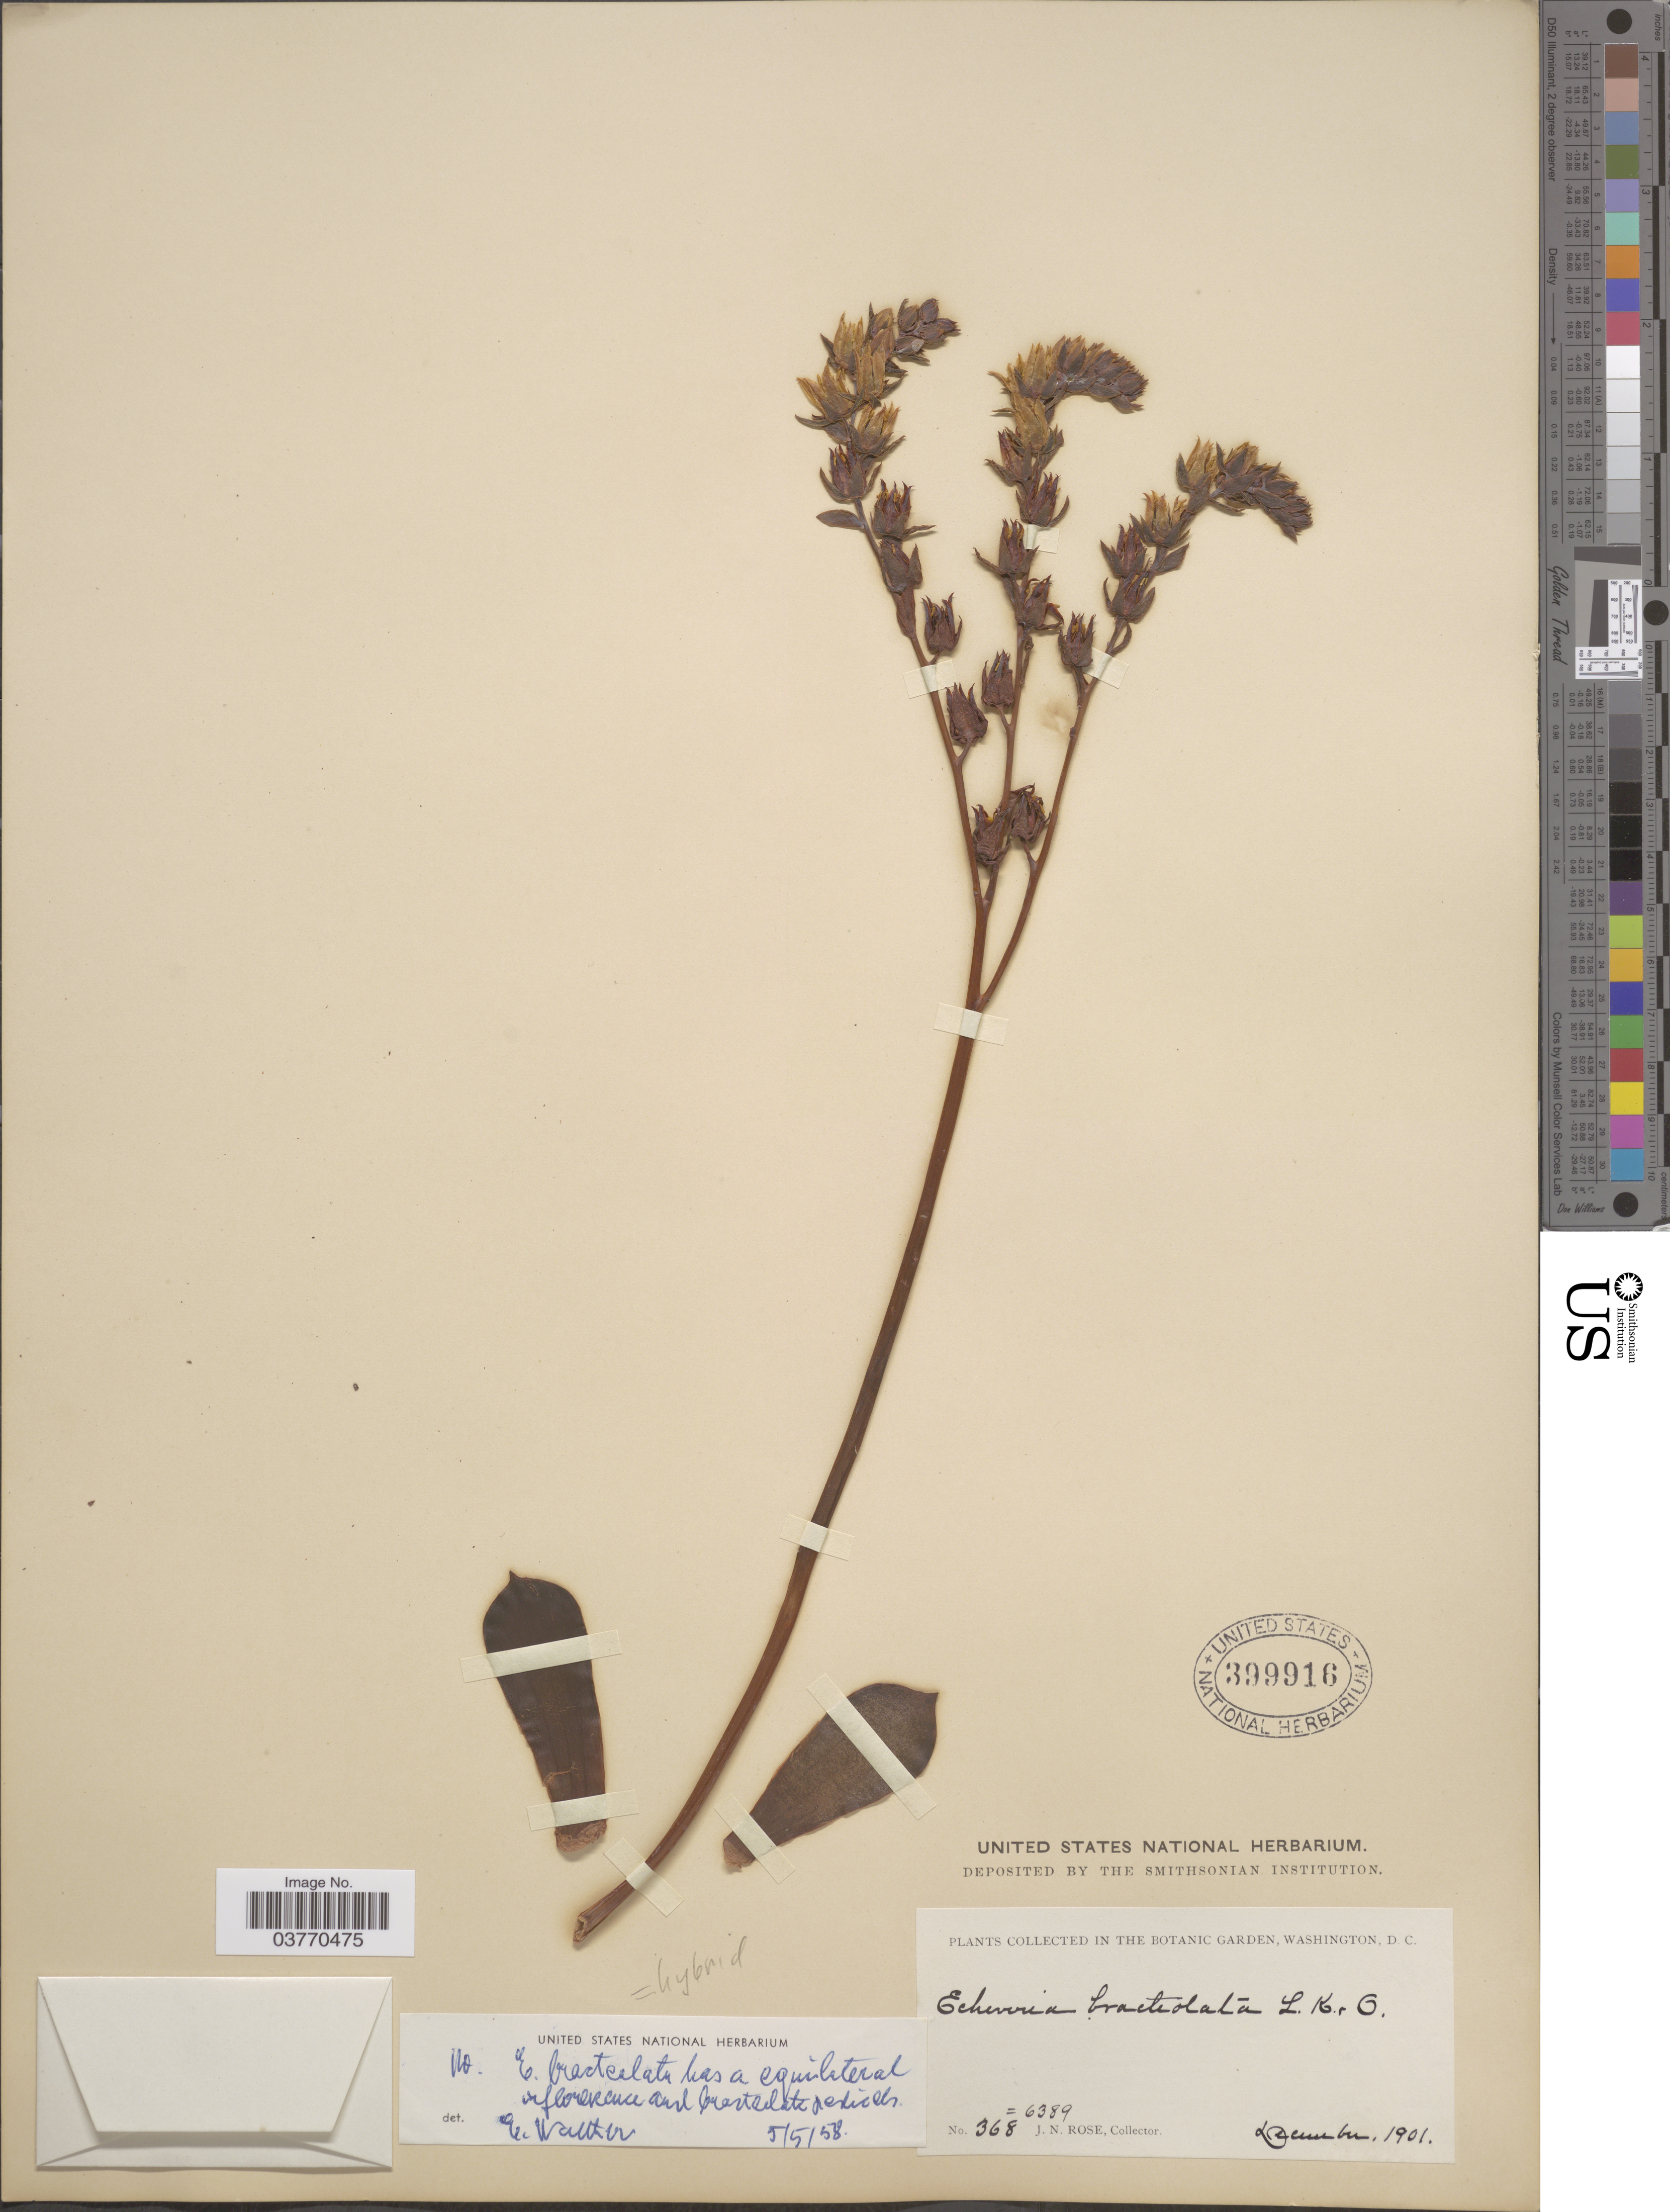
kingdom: Plantae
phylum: Tracheophyta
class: Magnoliopsida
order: Saxifragales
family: Crassulaceae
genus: Echeveria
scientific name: Echeveria sp.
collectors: J. N. Rose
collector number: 368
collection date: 1901-12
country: United States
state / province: District of Columbia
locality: The Botanic Garden, Washington.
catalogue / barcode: US 399916